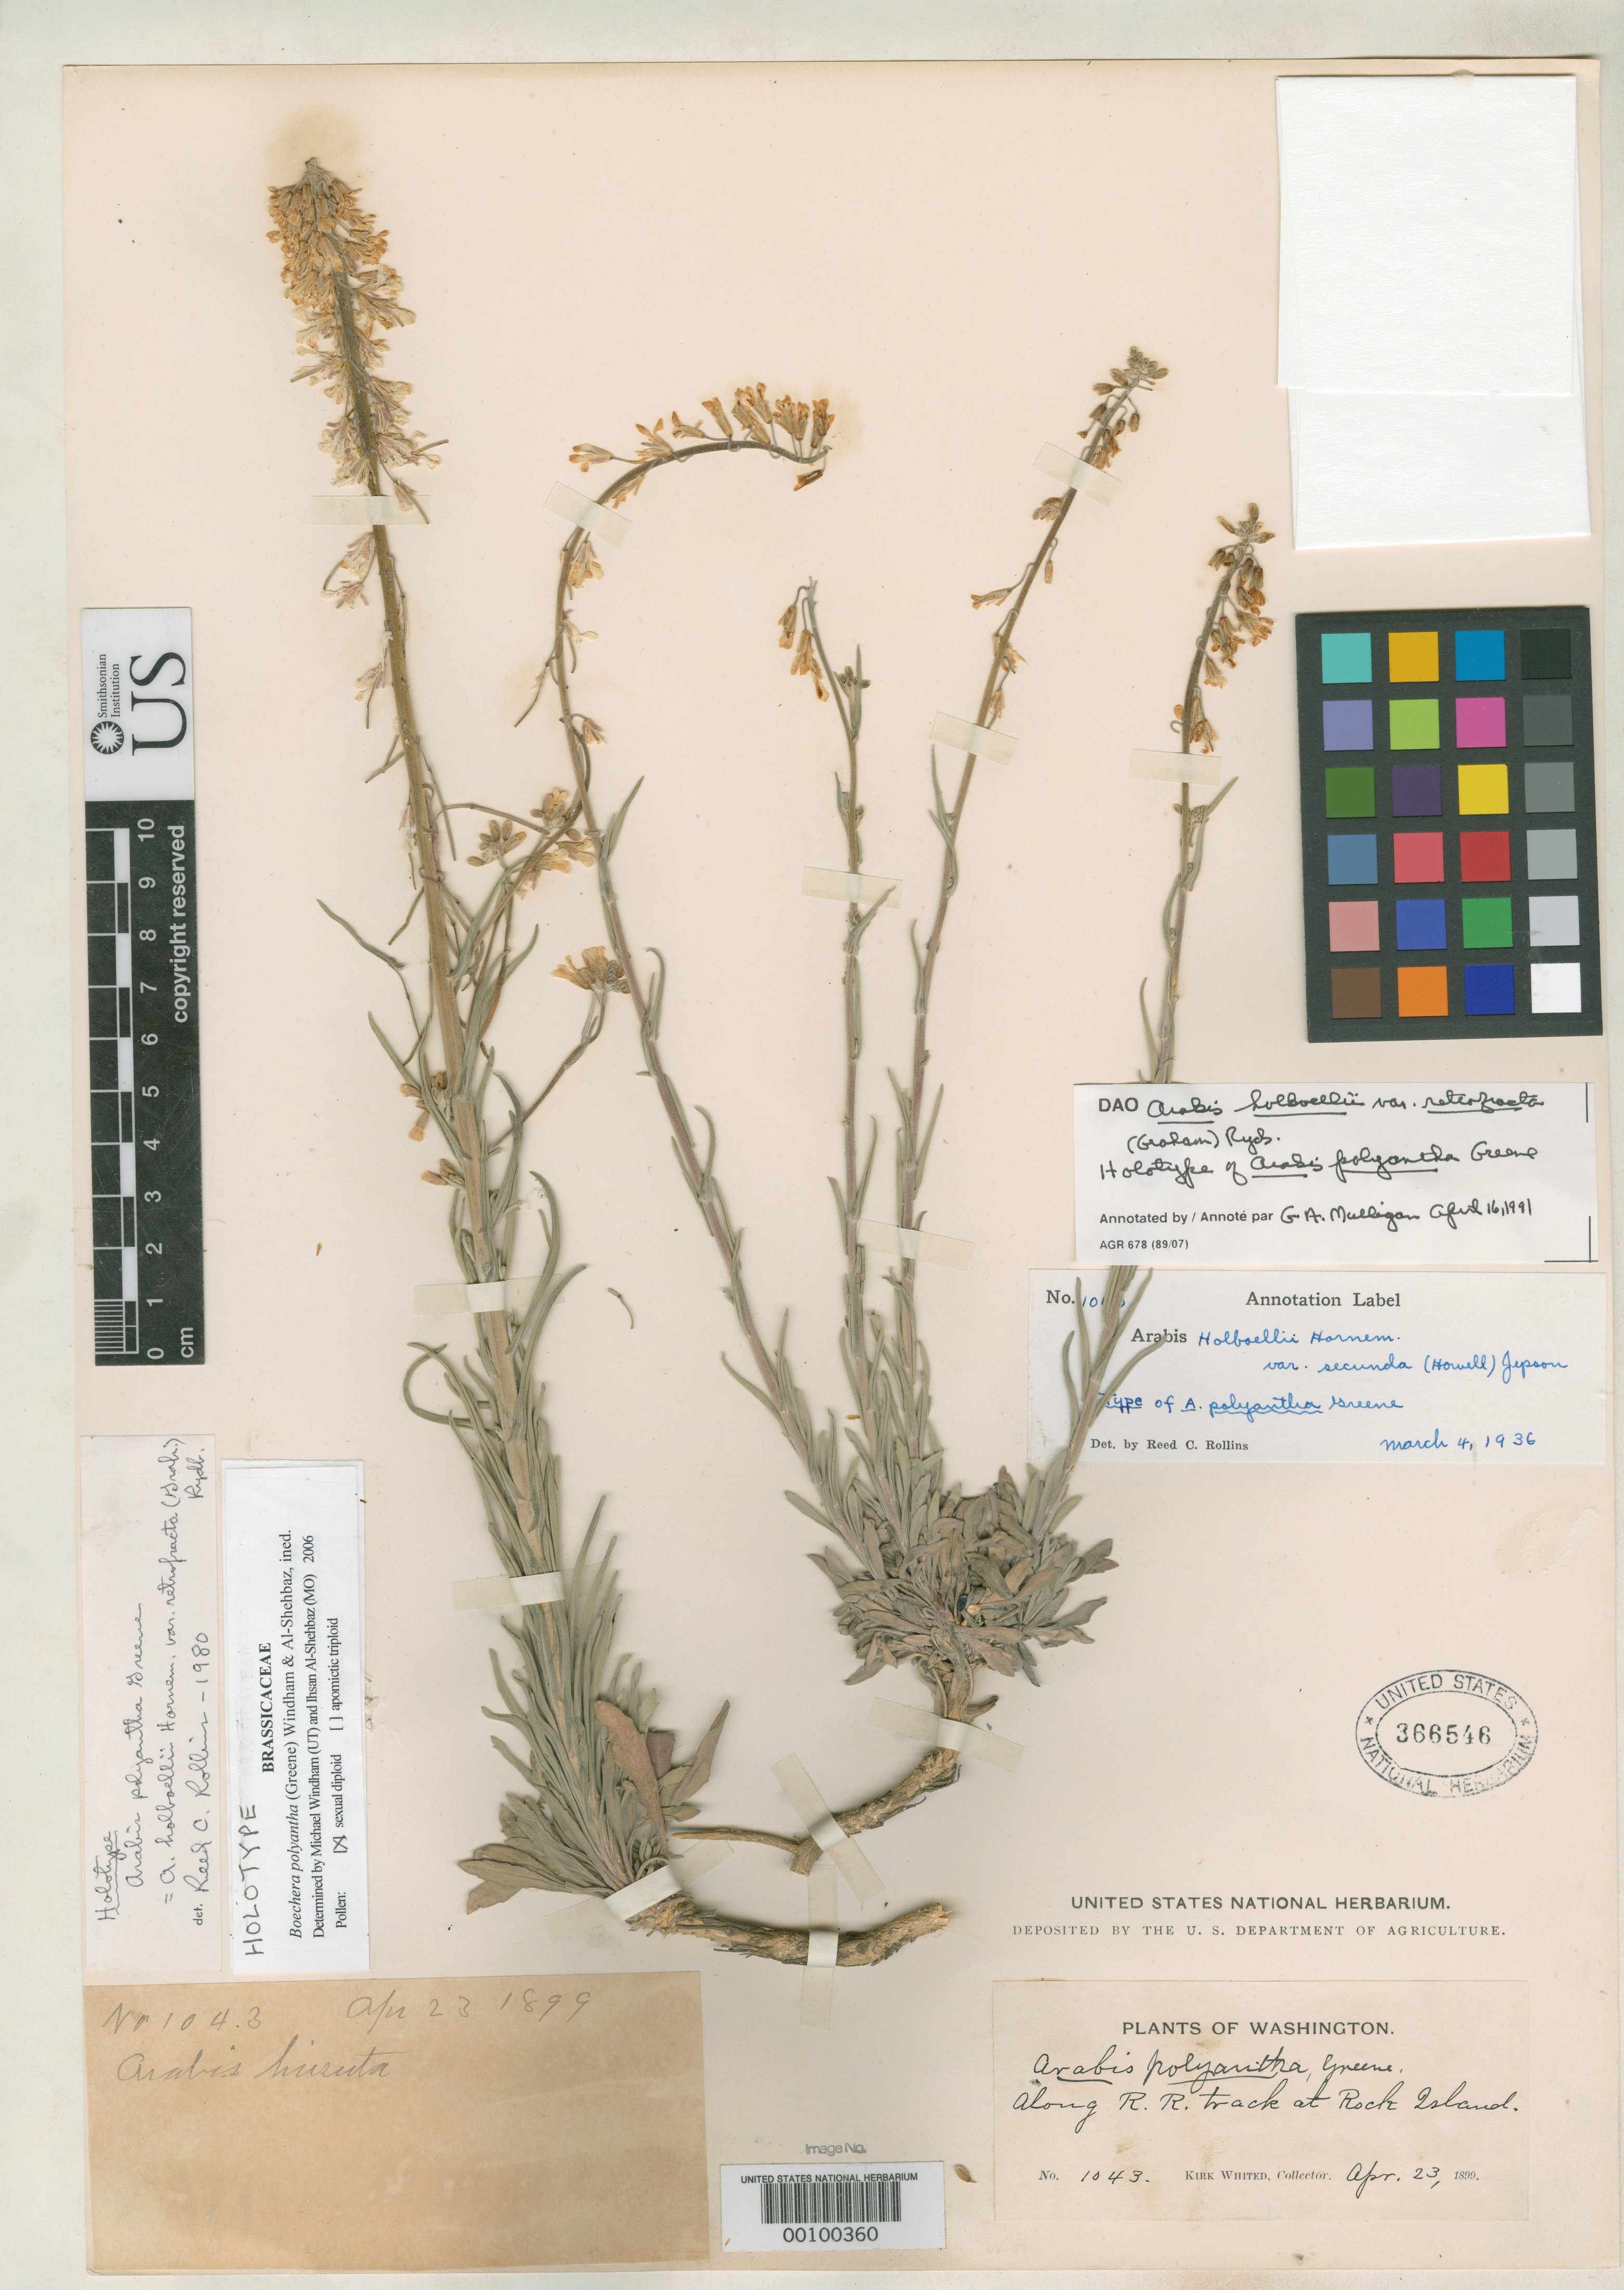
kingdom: Plantae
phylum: Tracheophyta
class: Magnoliopsida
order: Brassicales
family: Brassicaceae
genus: Arabis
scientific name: Arabis polyantha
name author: Greene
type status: Holotype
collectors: K. Whited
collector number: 1043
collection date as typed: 23 Apr 1899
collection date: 1899-04-23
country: United States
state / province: Washington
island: Rock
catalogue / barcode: US 366546